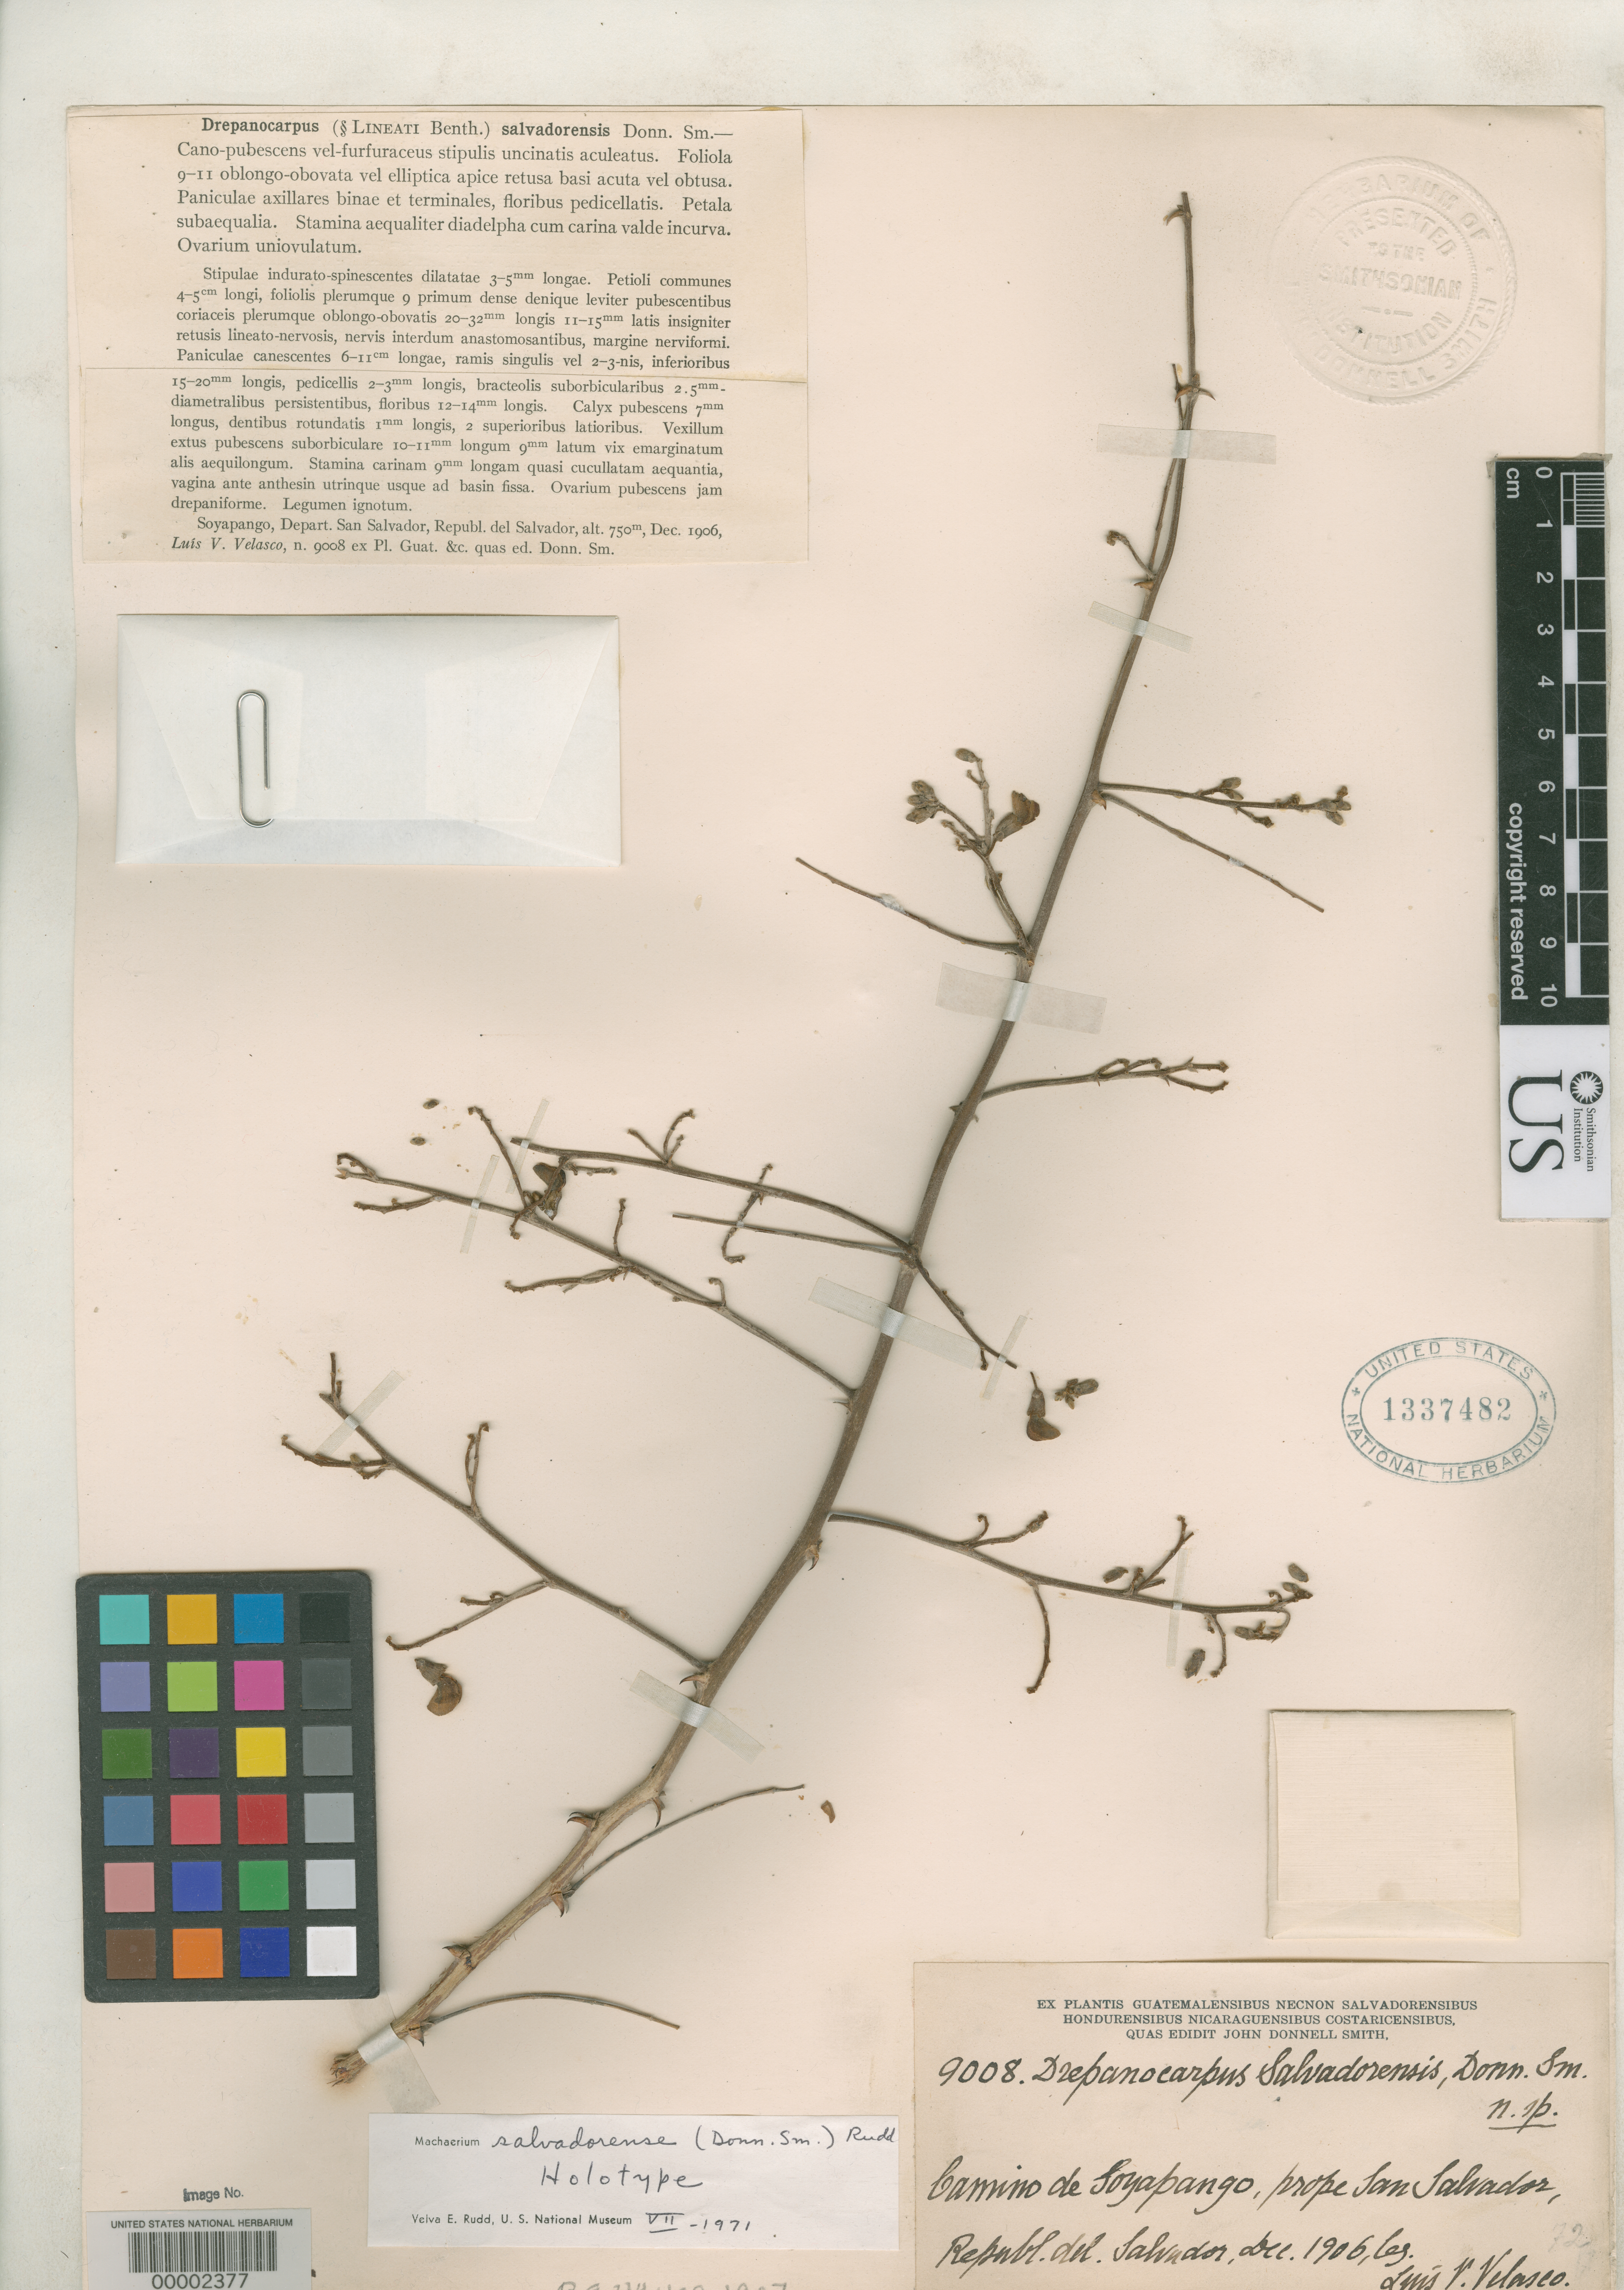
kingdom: Plantae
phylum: Tracheophyta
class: Magnoliopsida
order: Fabales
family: Fabaceae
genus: Drepanocarpus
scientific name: Drepanocarpus salvadorensis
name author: Donn. Sm.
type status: Holotype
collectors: L. Velasco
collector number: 9008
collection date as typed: Dec 1900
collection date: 1900-12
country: El Salvador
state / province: San Salvador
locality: Soyapango Road.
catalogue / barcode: US 1337482